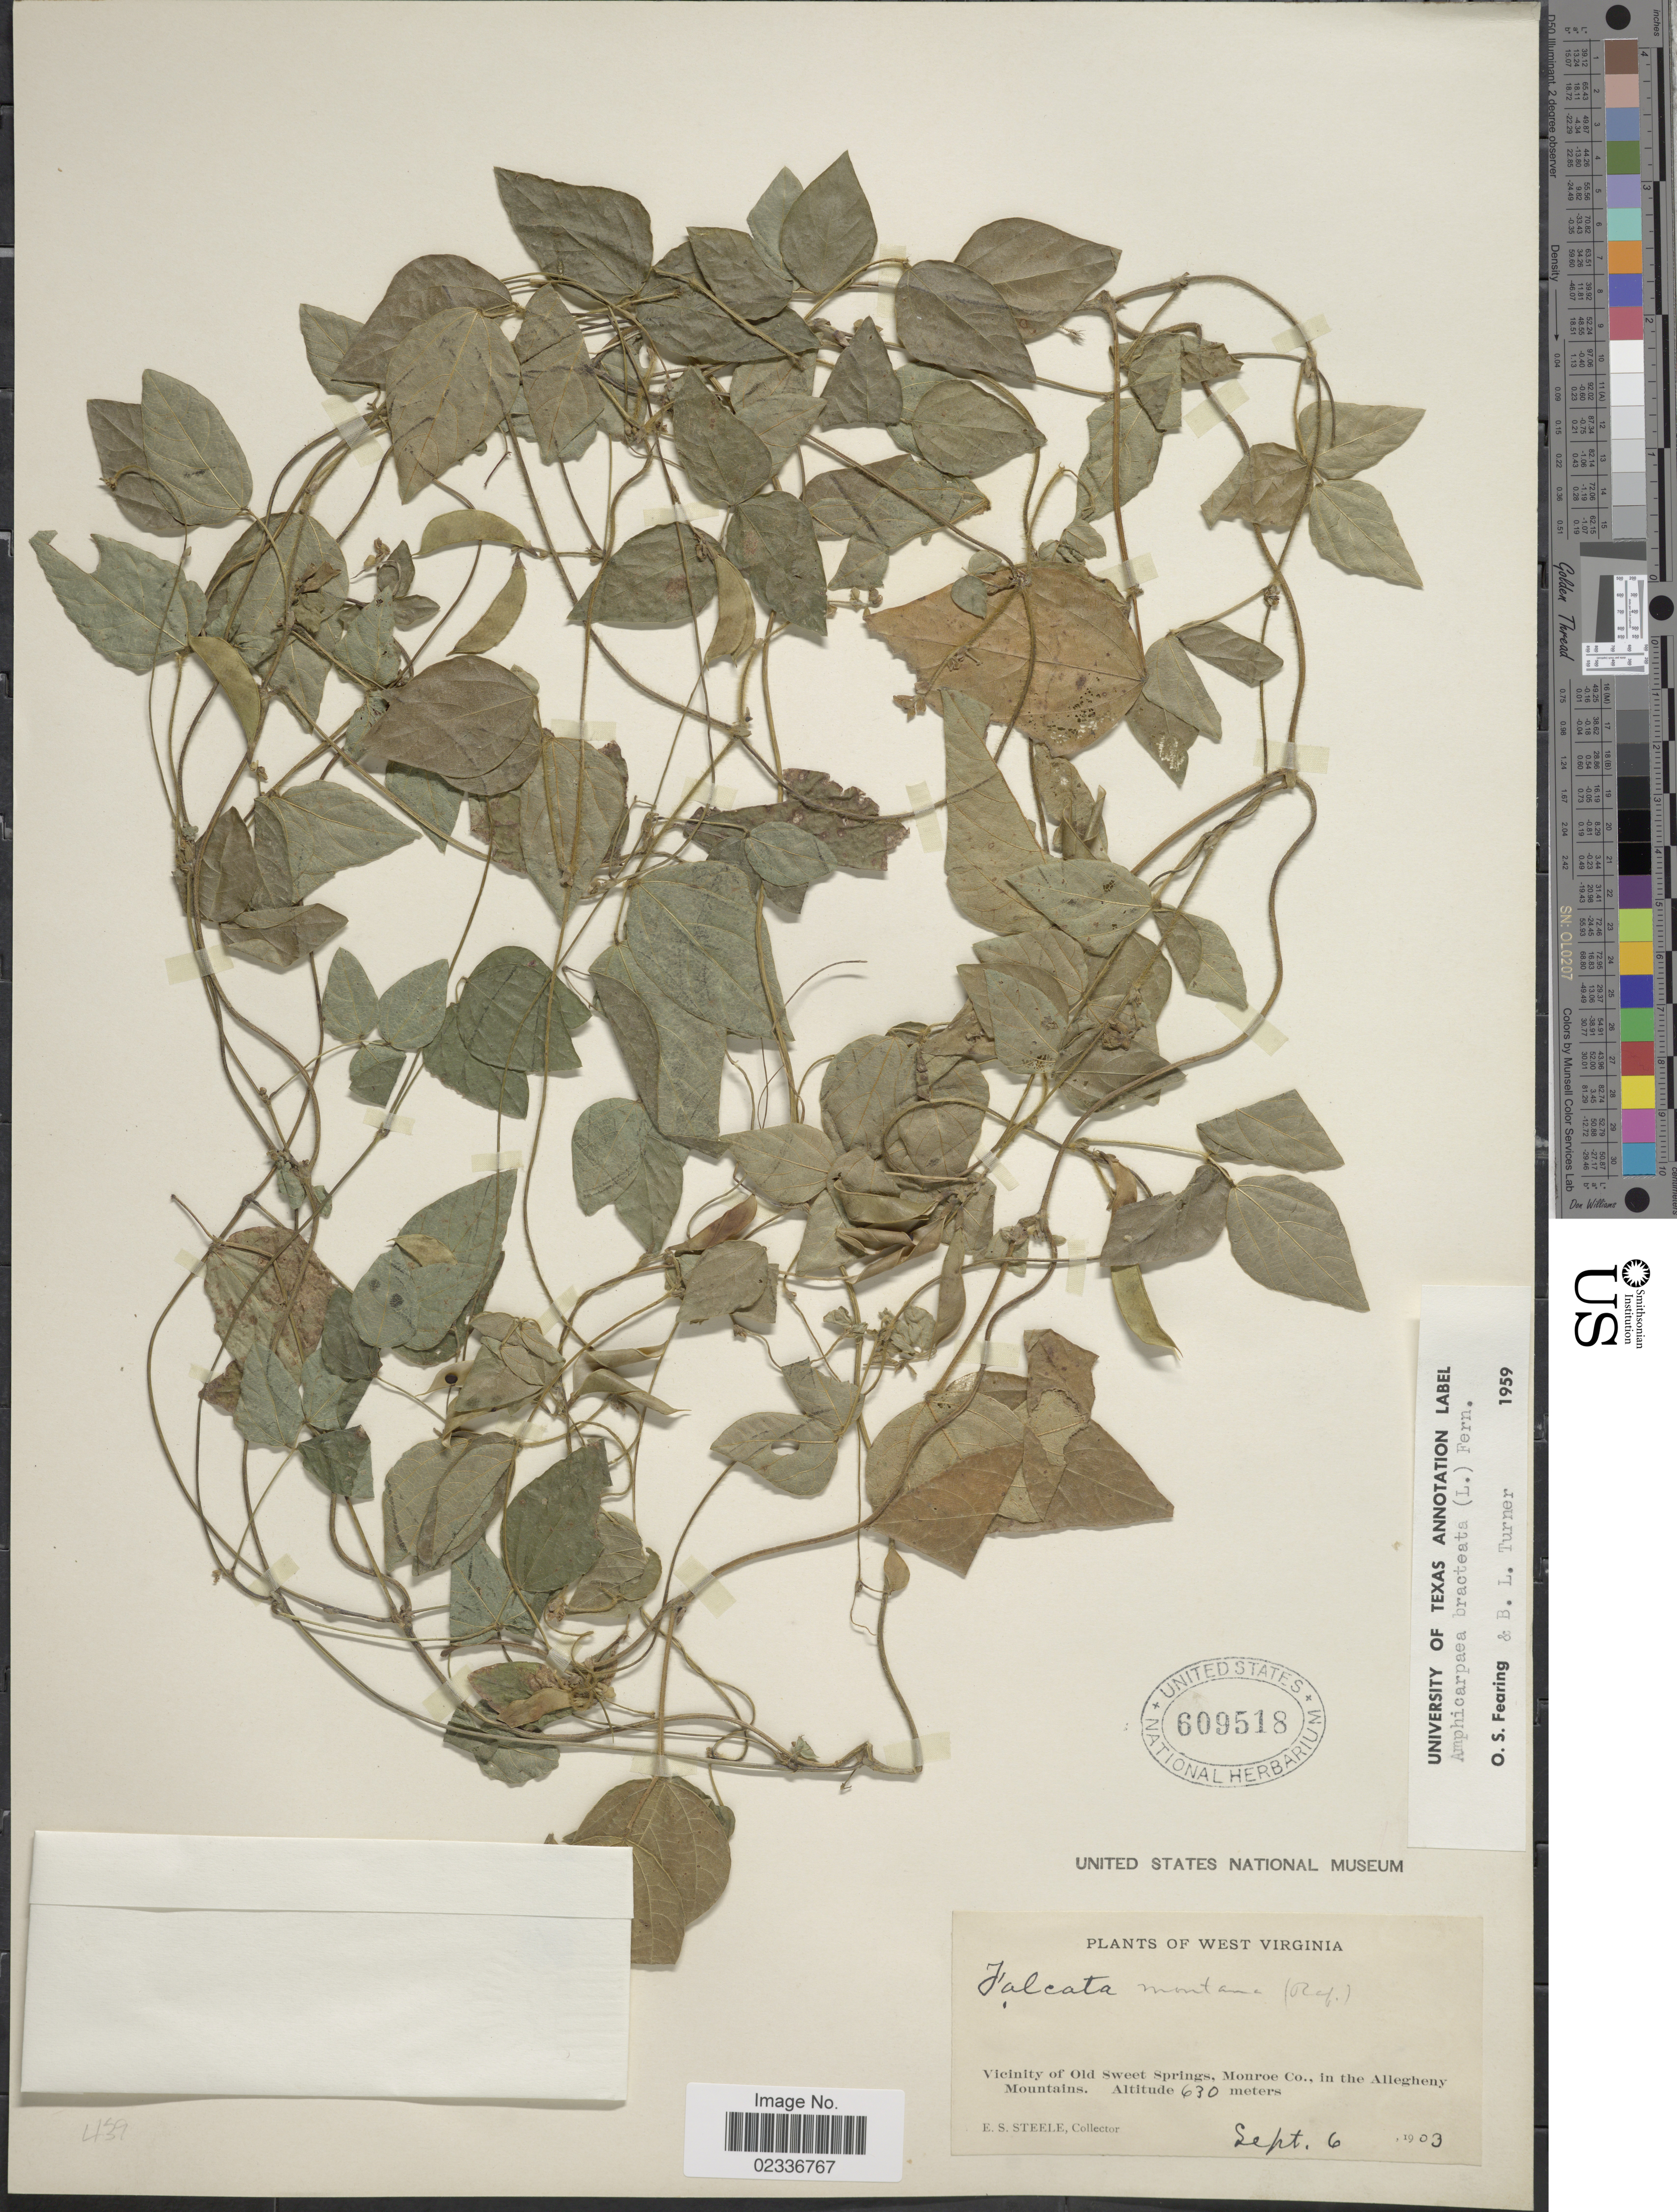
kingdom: Plantae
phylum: Tracheophyta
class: Magnoliopsida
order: Fabales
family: Fabaceae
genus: Amphicarpaea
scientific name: Amphicarpaea bracteata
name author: (L.) Fernald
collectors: E. Steele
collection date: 1903-09-06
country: United States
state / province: Washington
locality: Vicinity of Old Sweet Springs, Monroe Co., in the Allegheny Mountains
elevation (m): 630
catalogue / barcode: US 609518